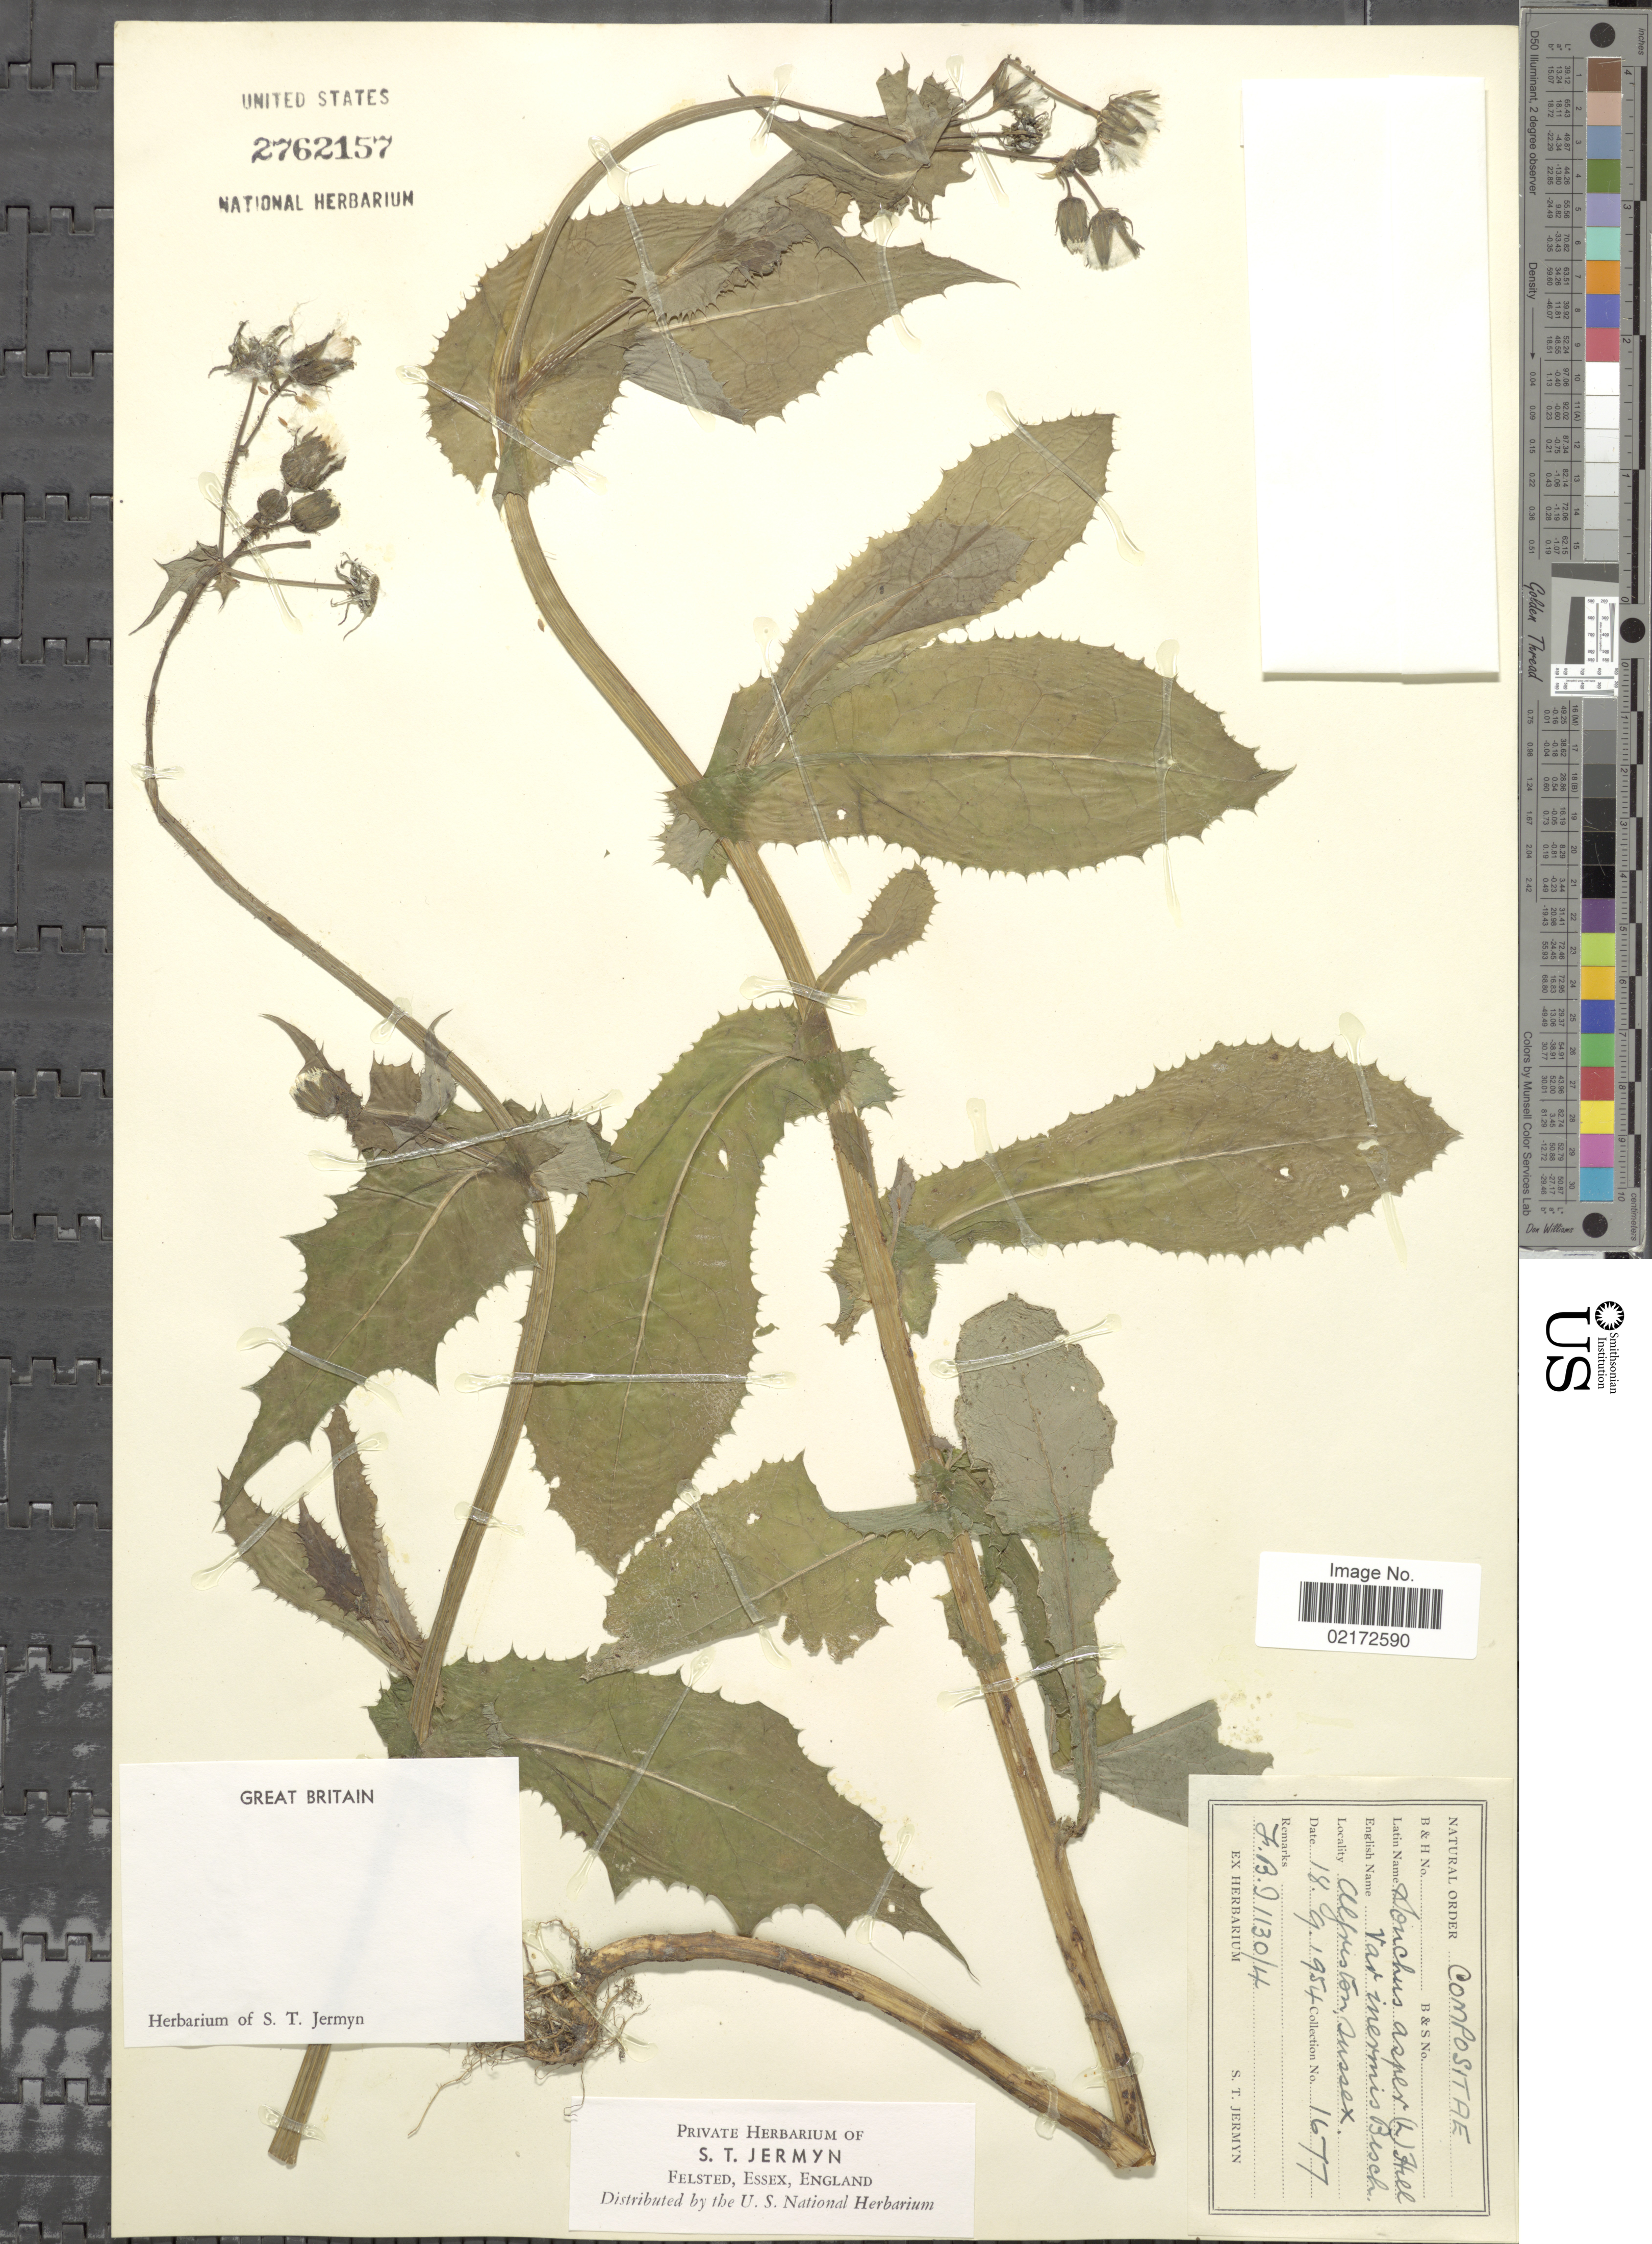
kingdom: Plantae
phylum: Tracheophyta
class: Magnoliopsida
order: Asterales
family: Asteraceae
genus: Sonchus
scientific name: Sonchus asper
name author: (L.) Hill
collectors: S. Jermyn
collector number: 1677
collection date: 1954-09-18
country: United Kingdom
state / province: England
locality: Felsted, Essex, England. Alfriston, Sussex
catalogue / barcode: US 2762157